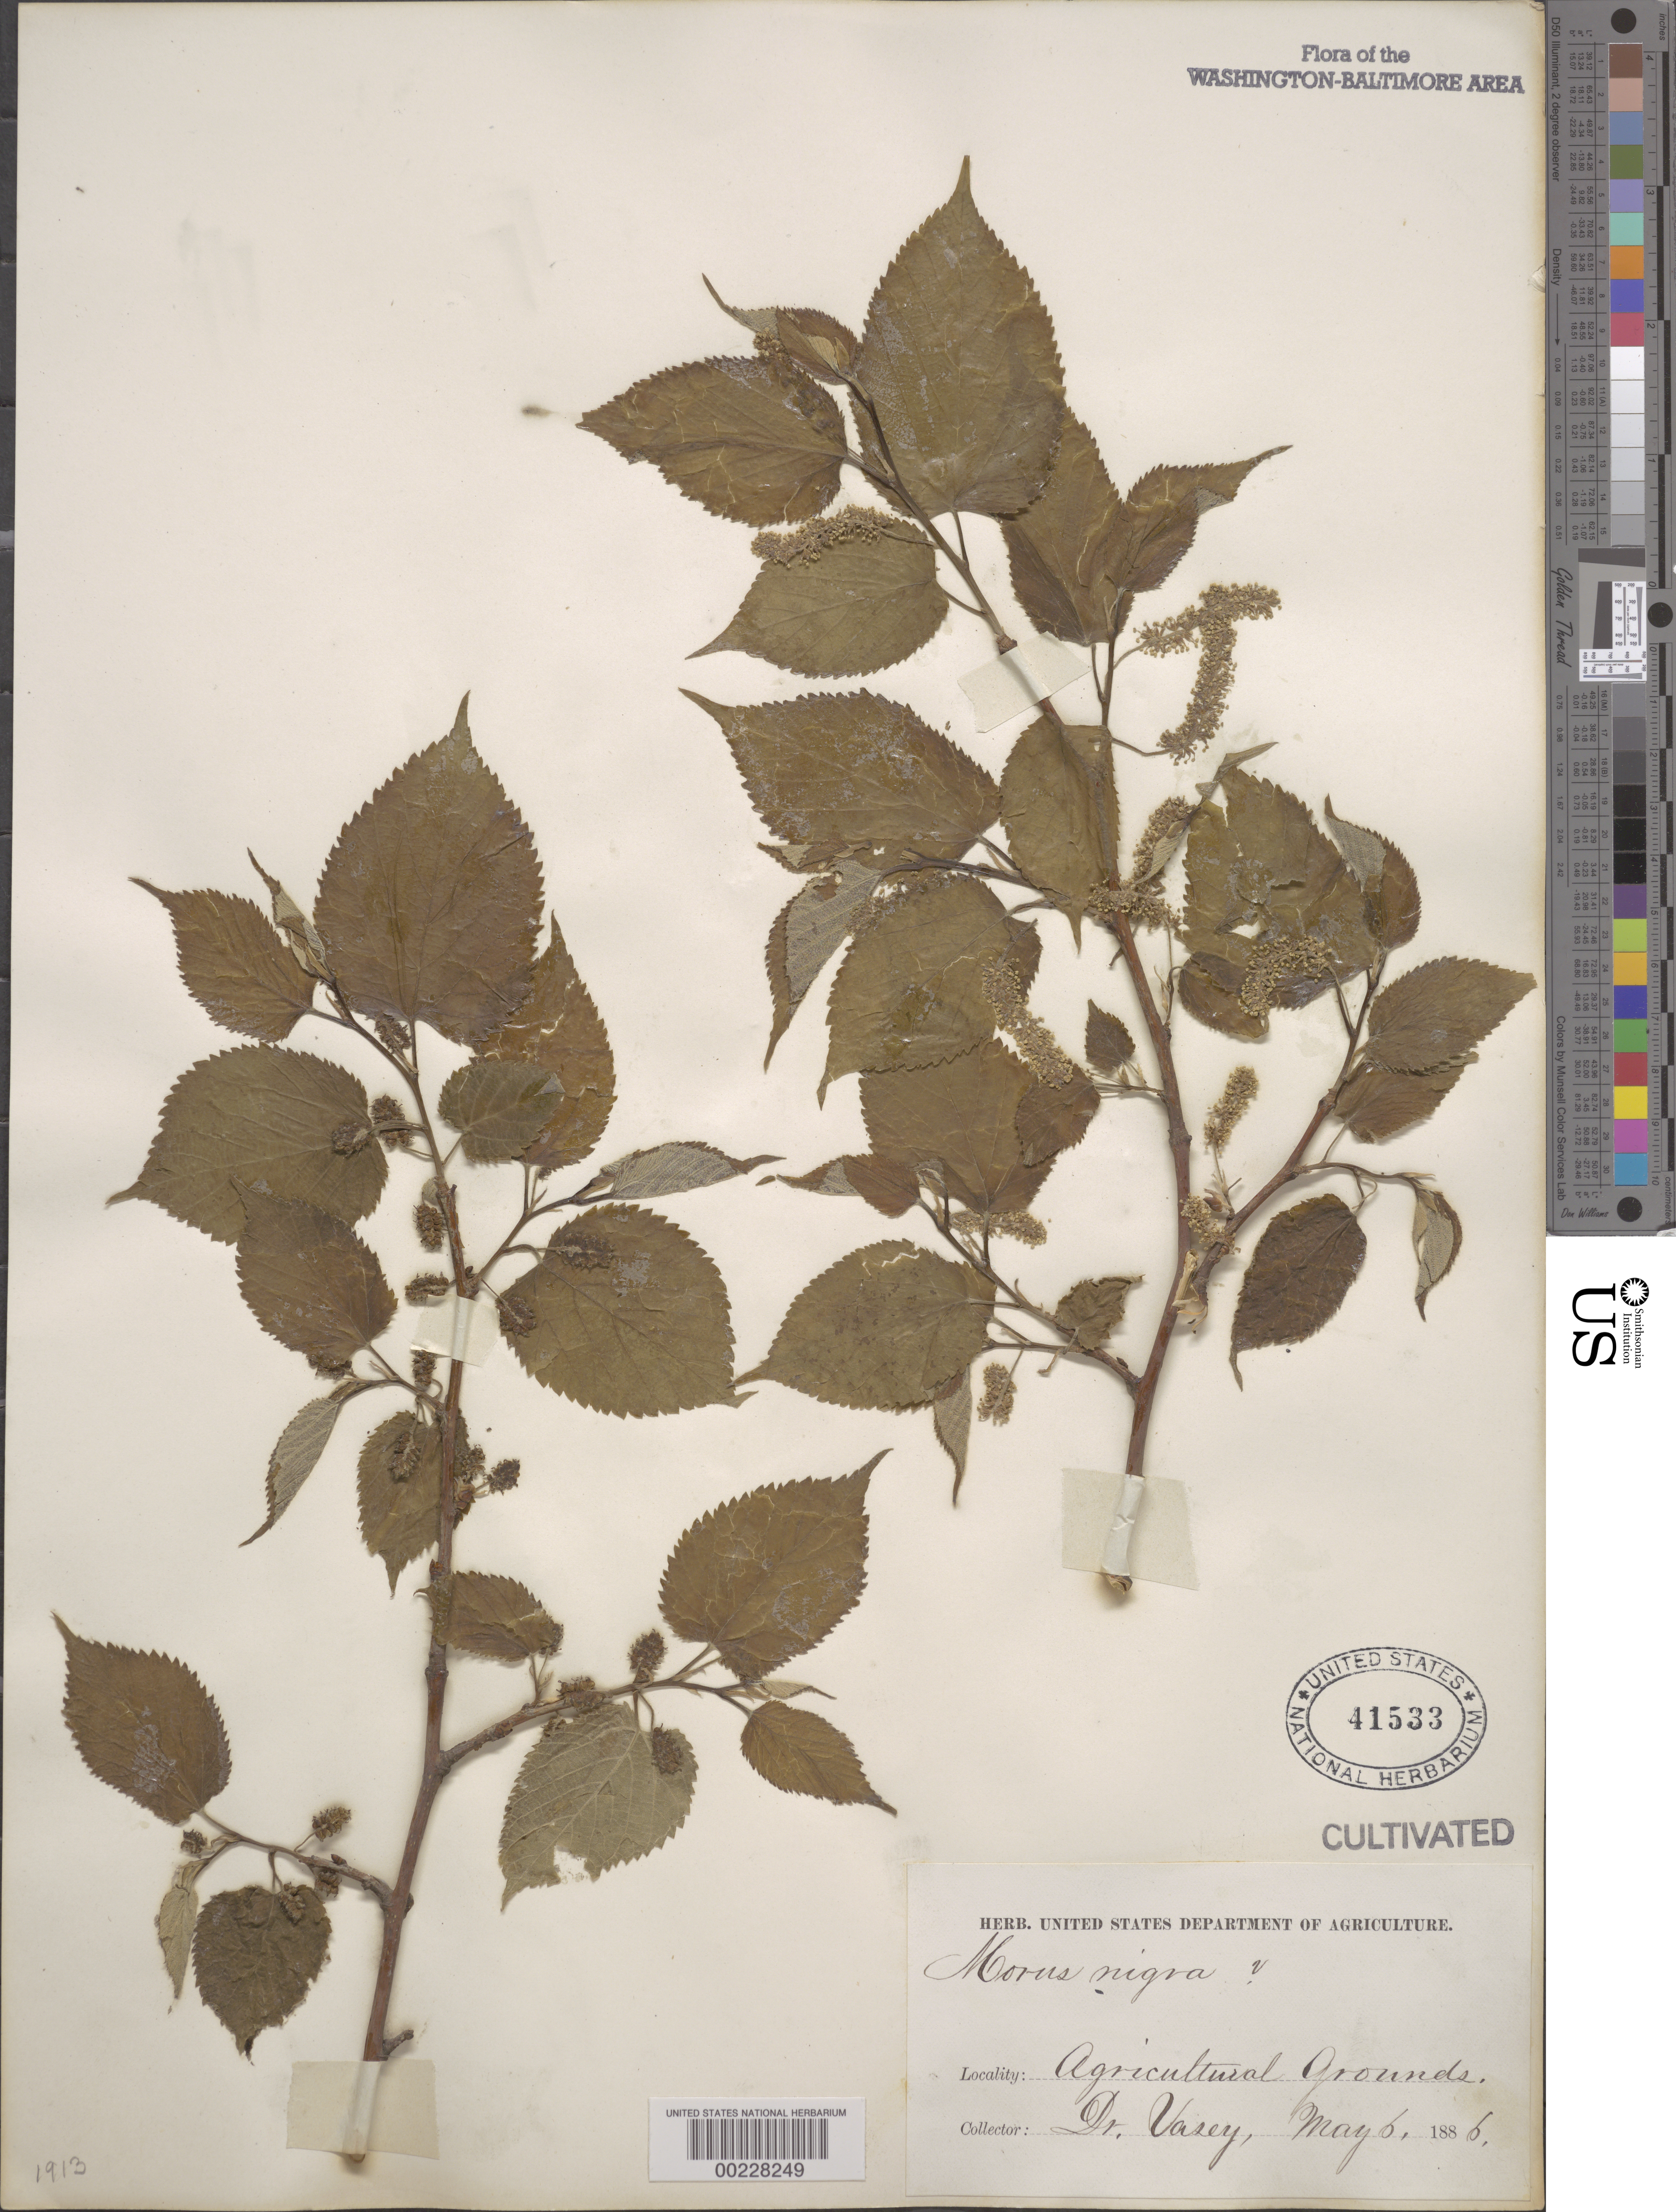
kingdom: Plantae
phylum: Tracheophyta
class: Magnoliopsida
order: Rosales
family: Moraceae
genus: Morus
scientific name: Morus nigra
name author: L.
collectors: G. R. Vasey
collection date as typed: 06 May 1886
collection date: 1886-05-06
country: United States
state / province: District of Columbia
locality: Agricultural grounds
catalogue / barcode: US 41533